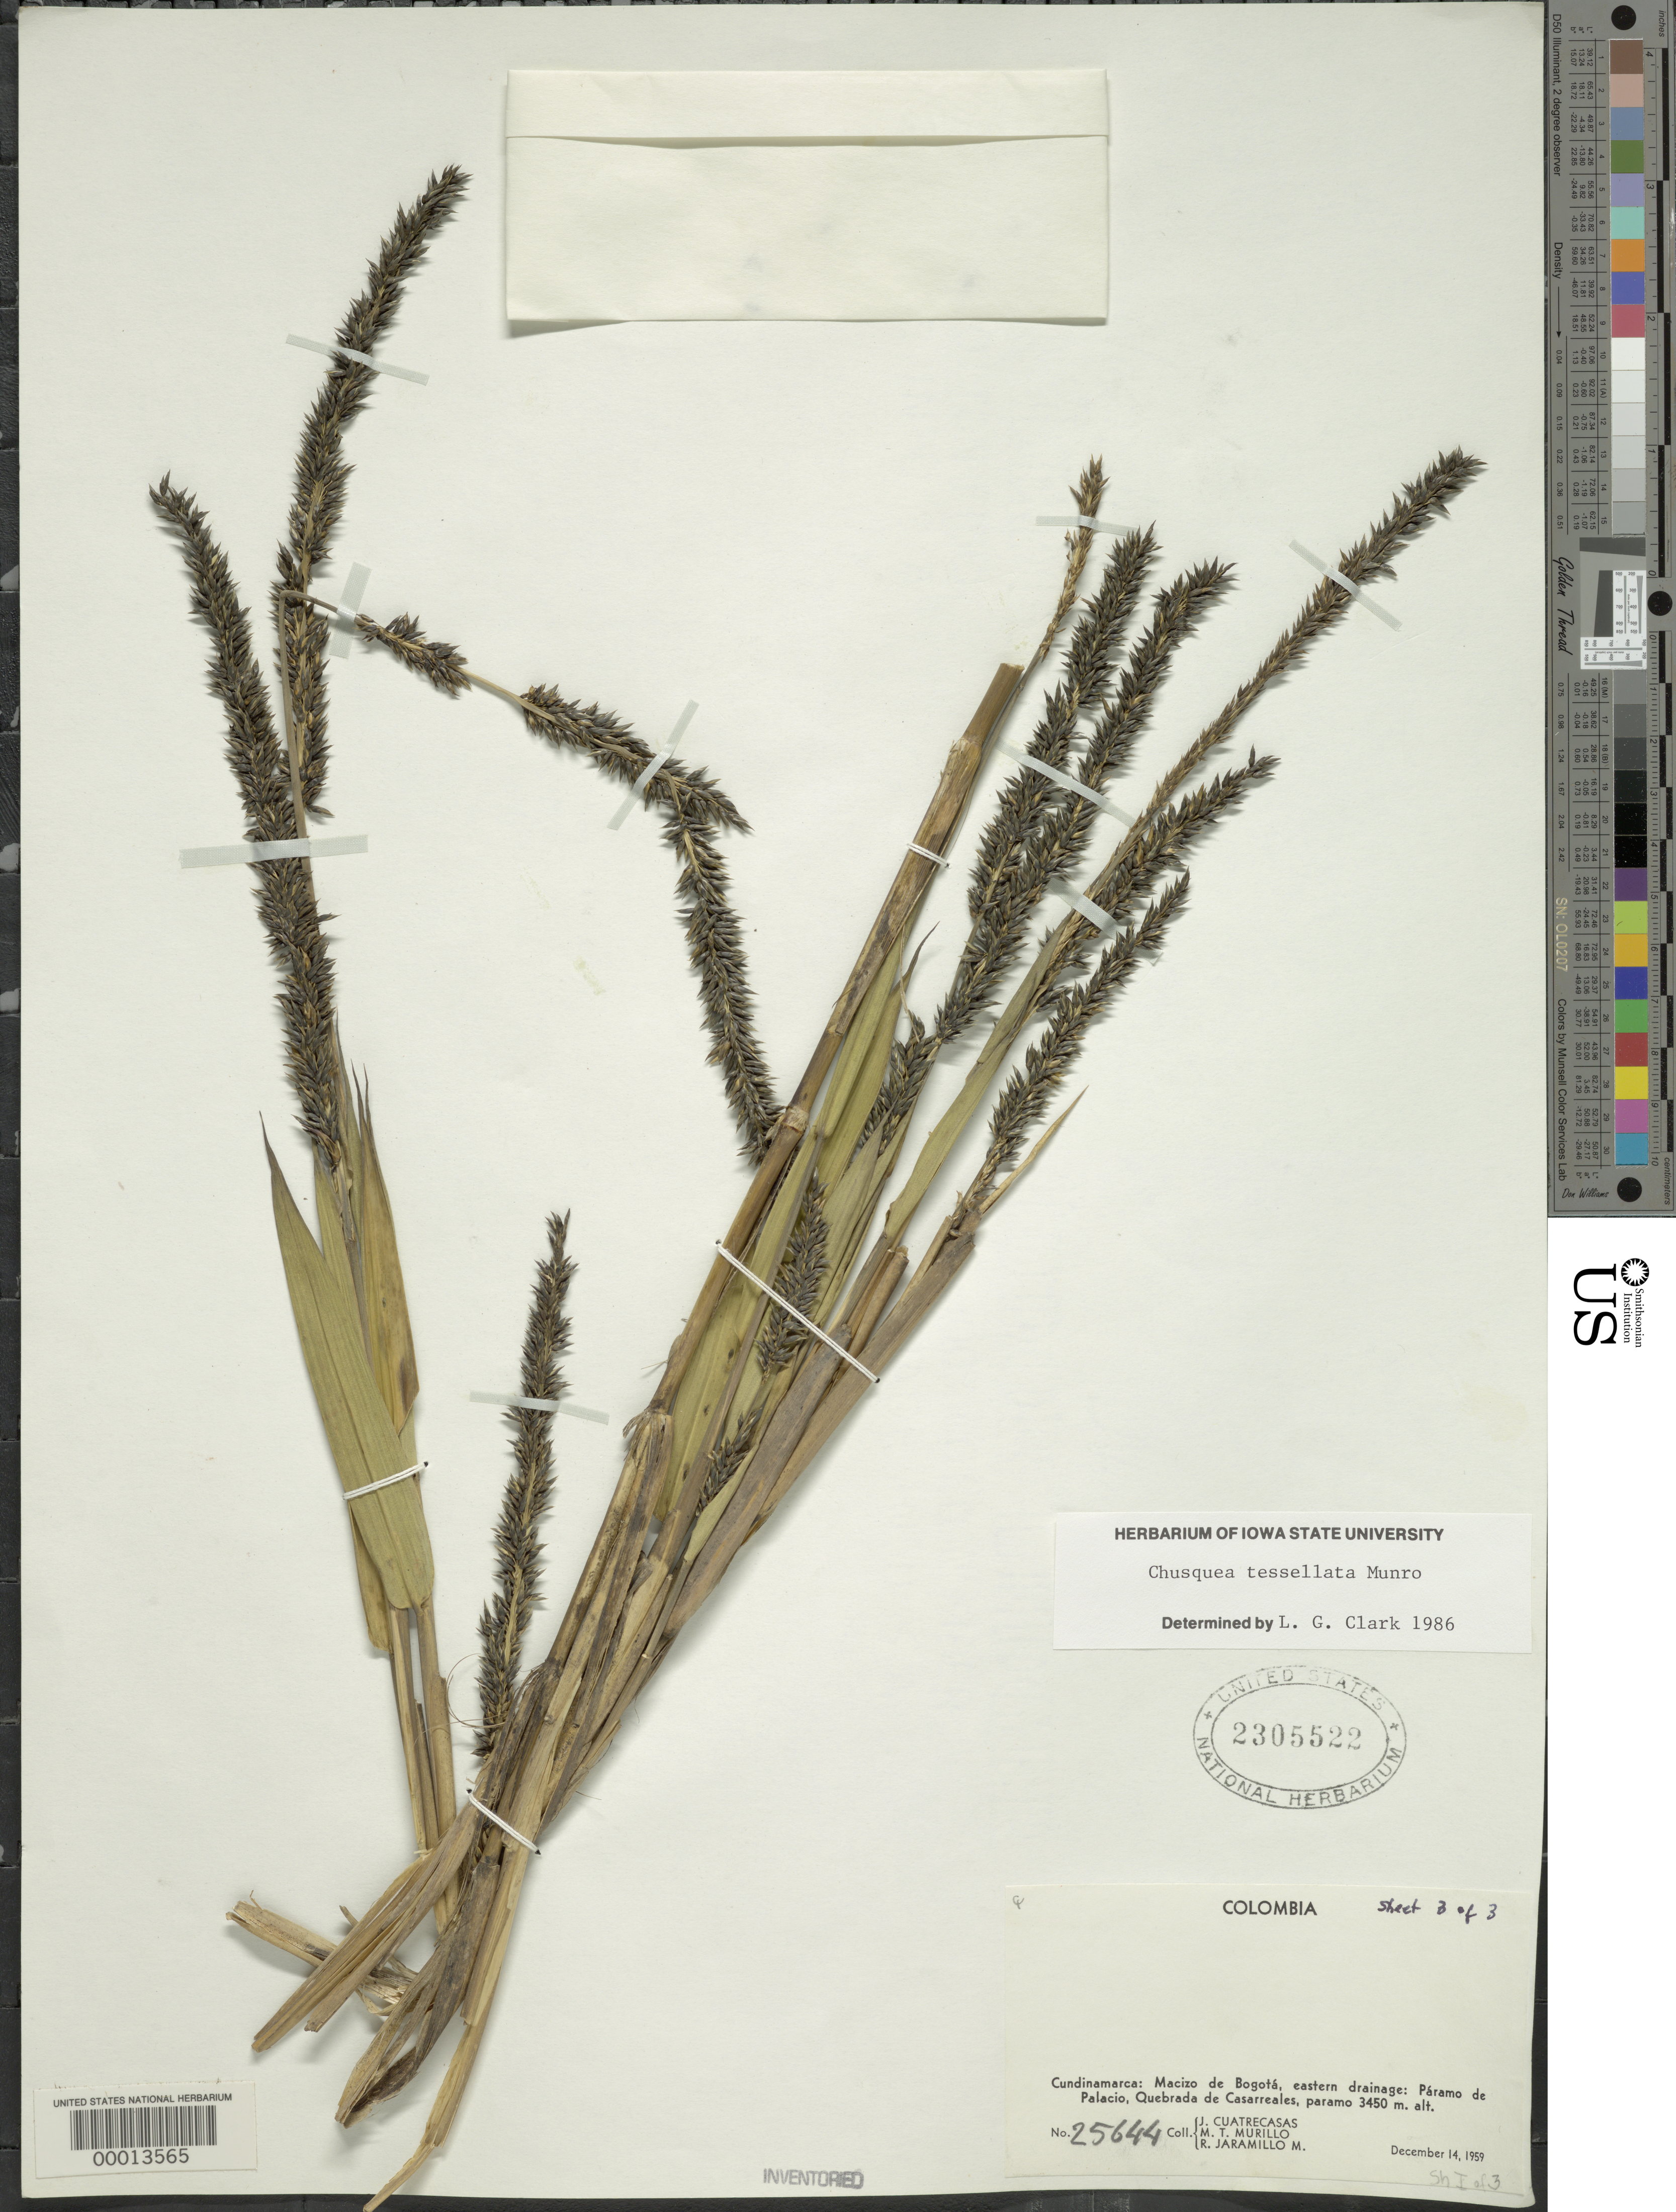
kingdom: Plantae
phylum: Tracheophyta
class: Liliopsida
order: Poales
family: Poaceae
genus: Chusquea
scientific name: Chusquea tessellata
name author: Munro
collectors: J. Cuatrecasas, M. Murillo & R. Jaramillo M.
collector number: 25644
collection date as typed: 14 Dec 1959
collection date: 1959-12-14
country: Colombia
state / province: Cundinamarca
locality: Quebrada de Casarreales, Paramo de Palacio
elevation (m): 3450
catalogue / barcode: US 2305522